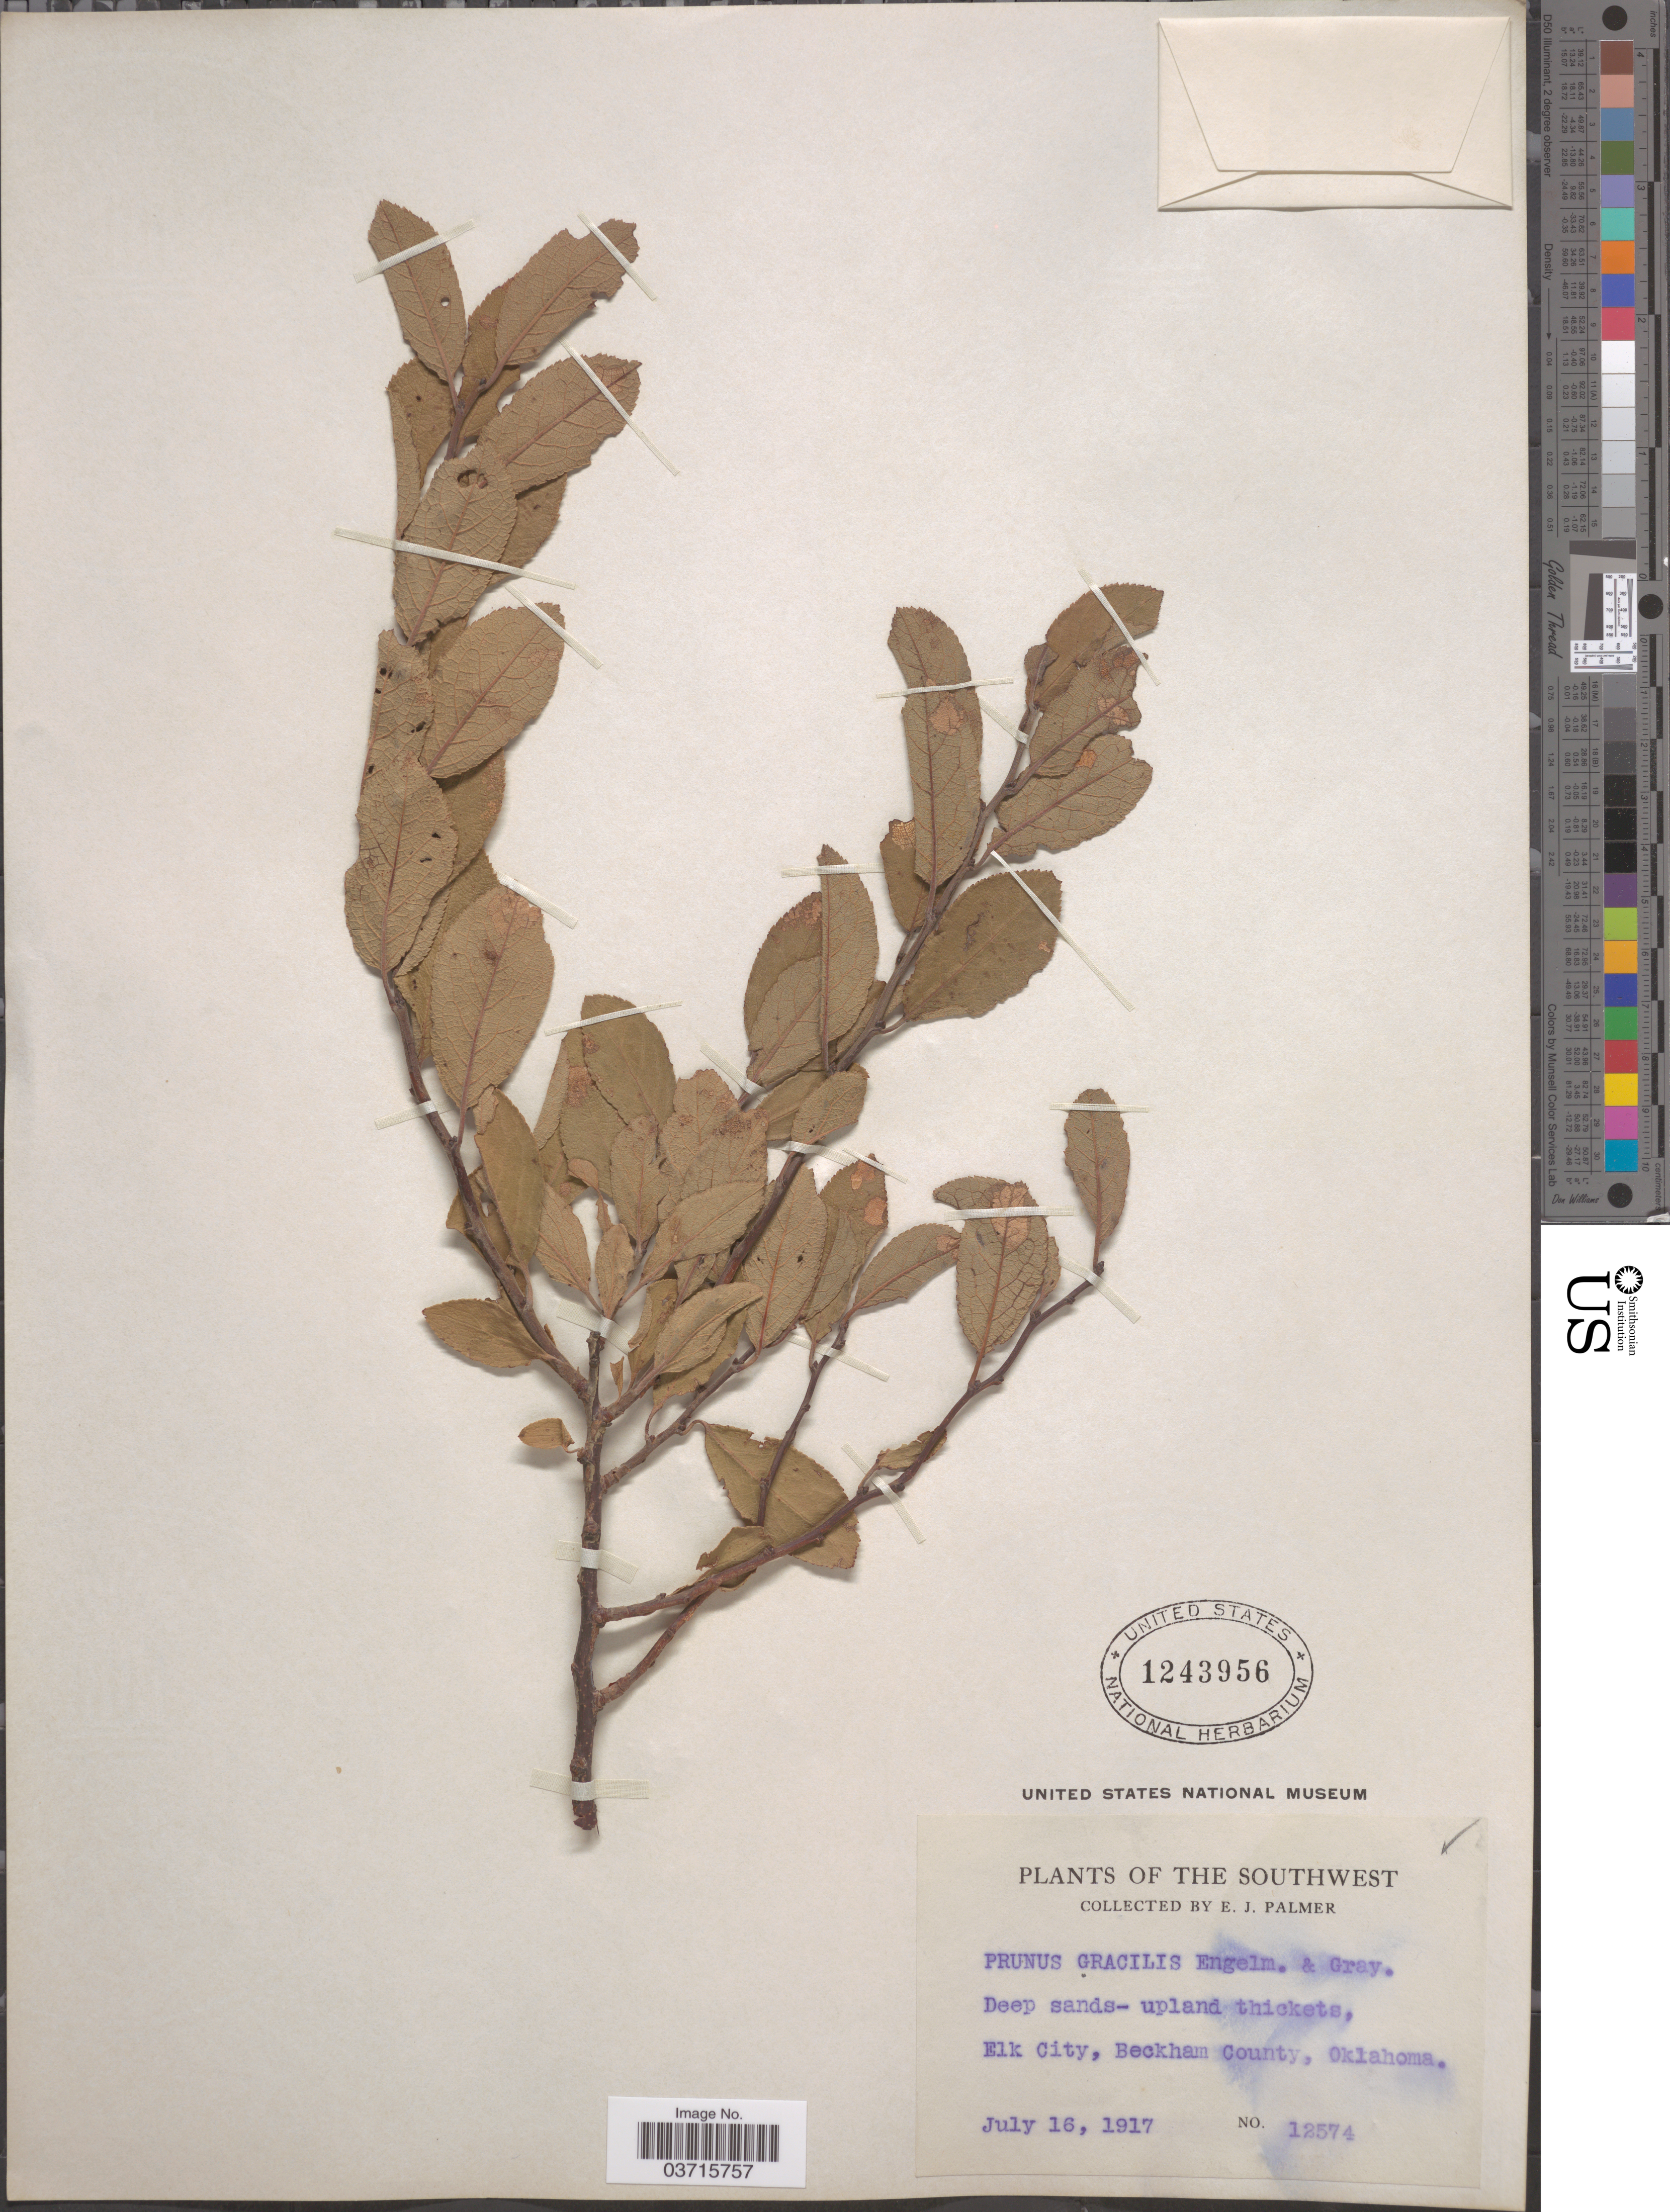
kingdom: Plantae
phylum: Tracheophyta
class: Magnoliopsida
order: Rosales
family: Rosaceae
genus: Prunus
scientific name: Prunus gracilis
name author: Engelm. & A. Gray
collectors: E. J. Palmer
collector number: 12574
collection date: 1917-07-16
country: United States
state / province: Oklahoma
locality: The Southwest. Elk City, Beckham County.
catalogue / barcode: US 1243956